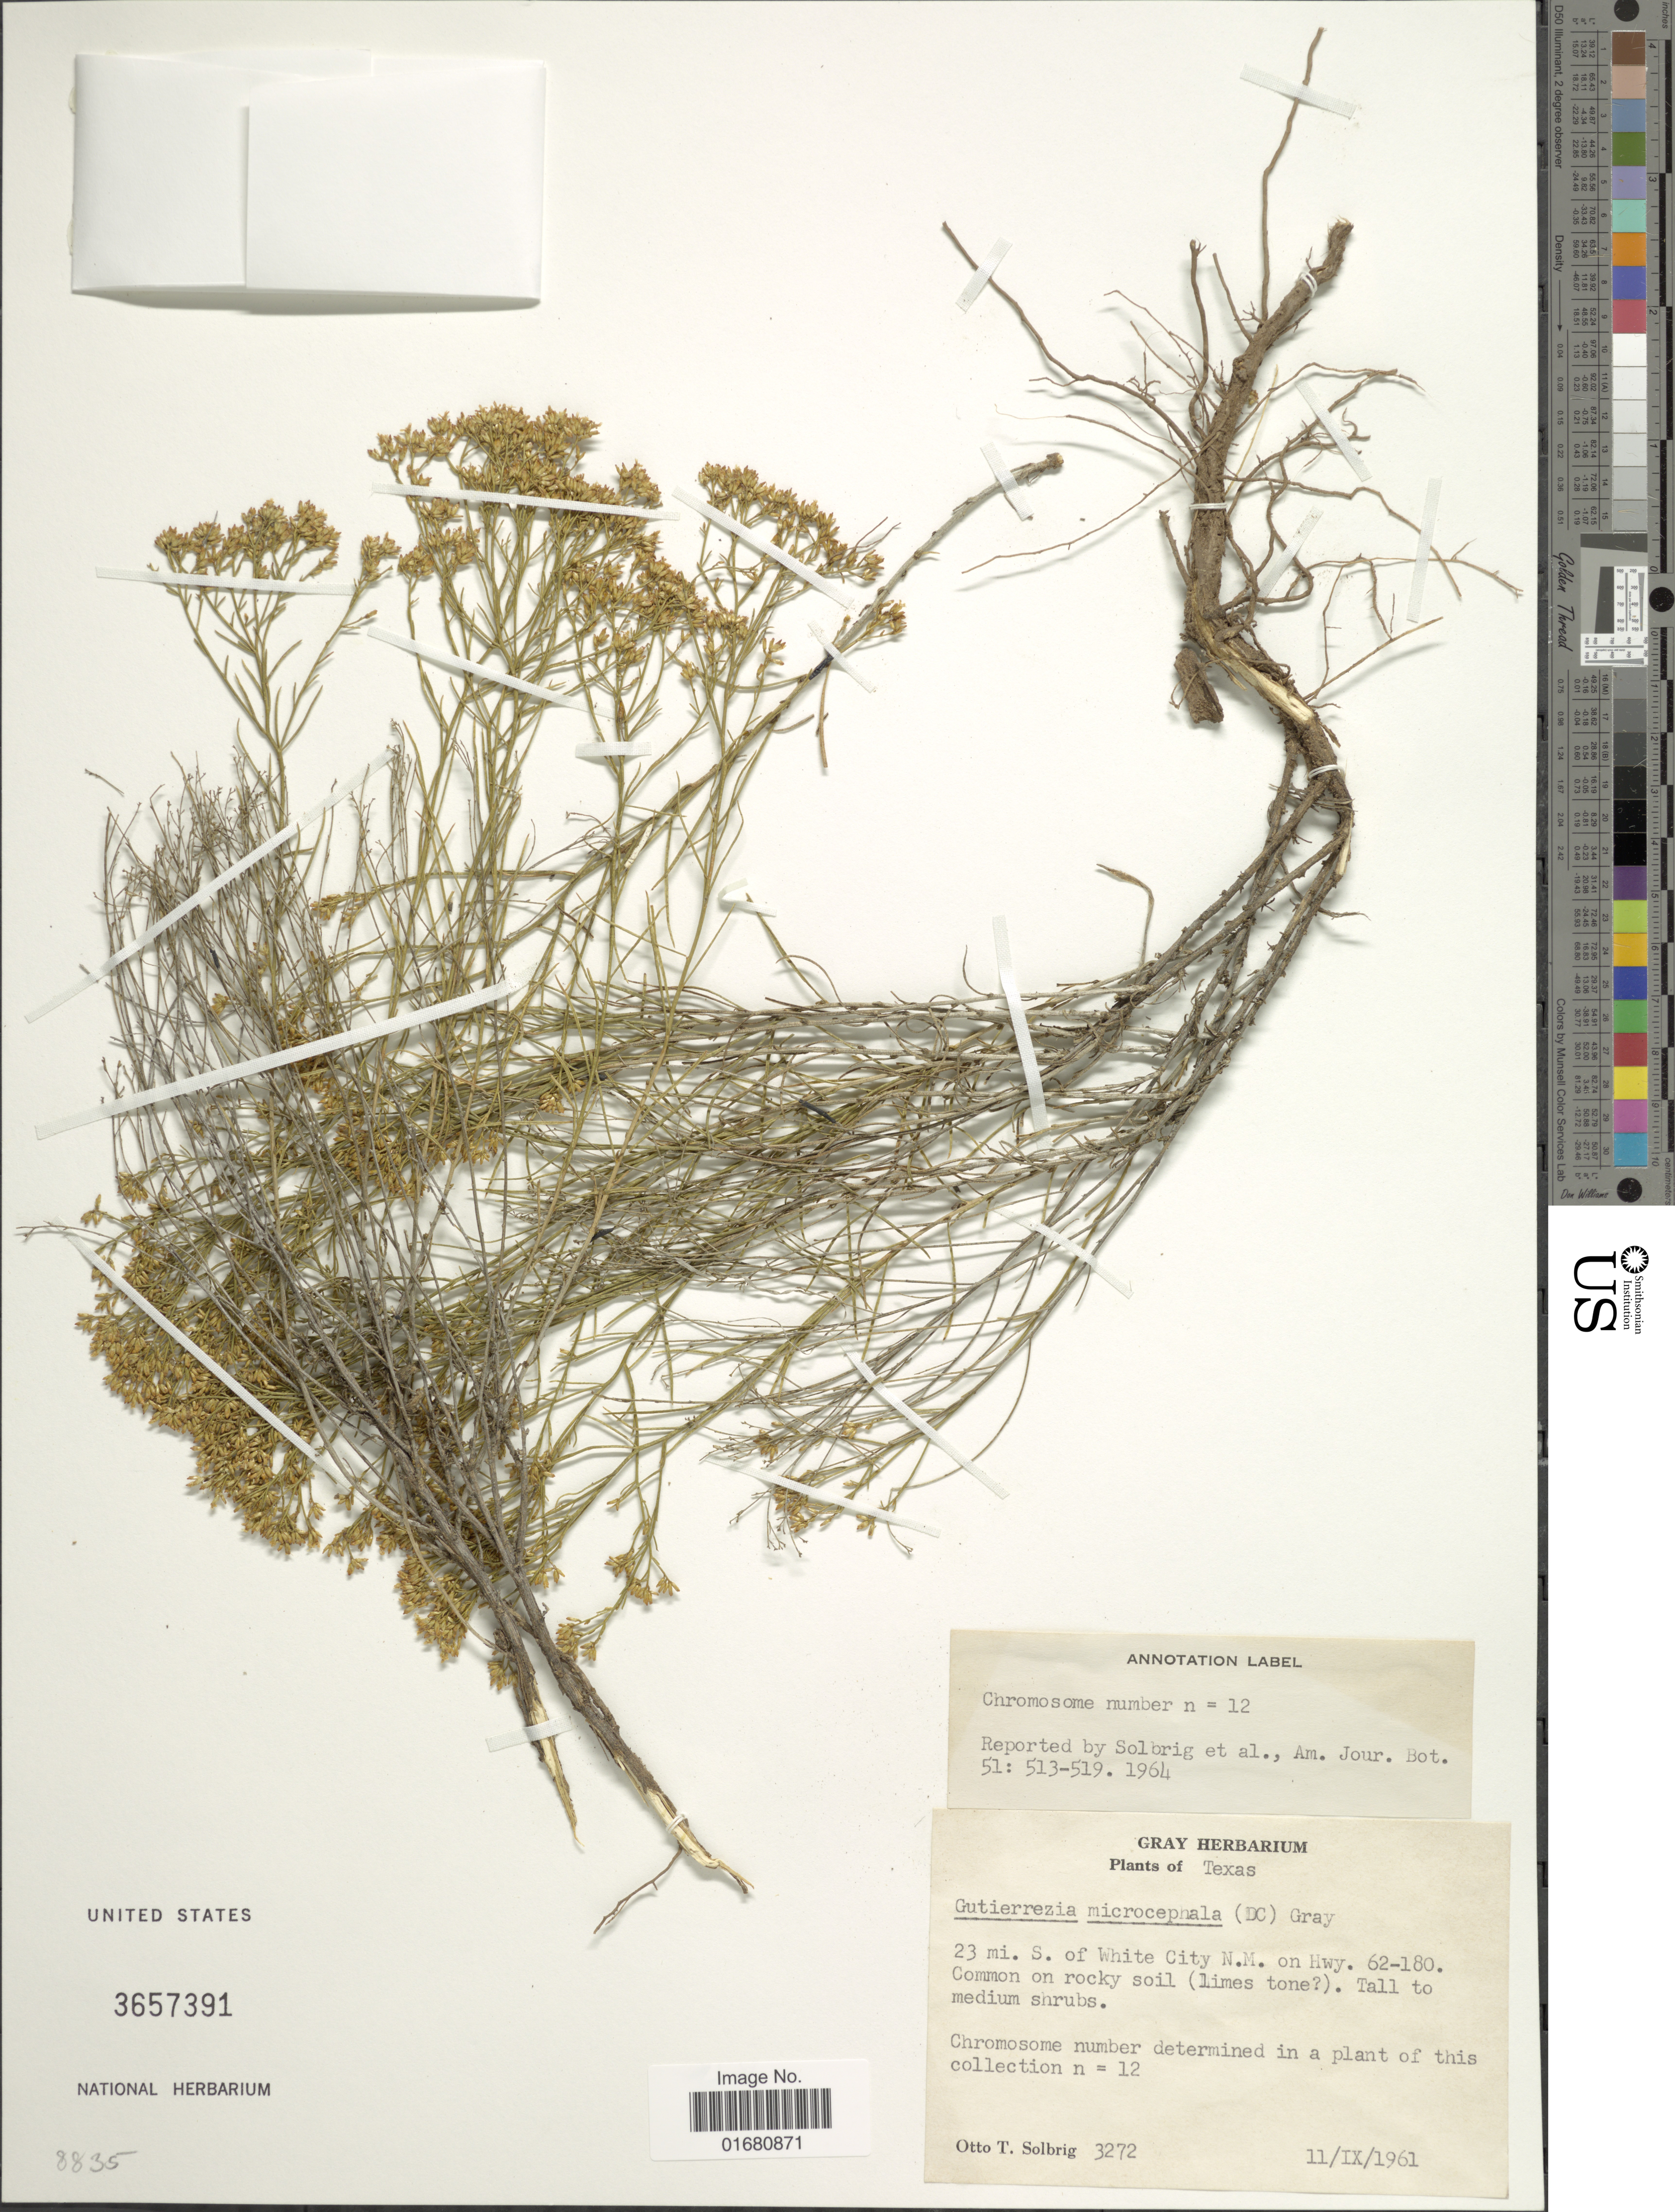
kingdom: Plantae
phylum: Tracheophyta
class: Magnoliopsida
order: Asterales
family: Asteraceae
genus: Gutierrezia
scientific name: Gutierrezia microcephala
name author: (DC.) A. Gray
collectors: O. T. Solbrig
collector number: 3272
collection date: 1961-09-11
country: United States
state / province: Texas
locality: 23 mi. S. of White City N.M. on Hwy. 62-180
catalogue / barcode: US 3657391